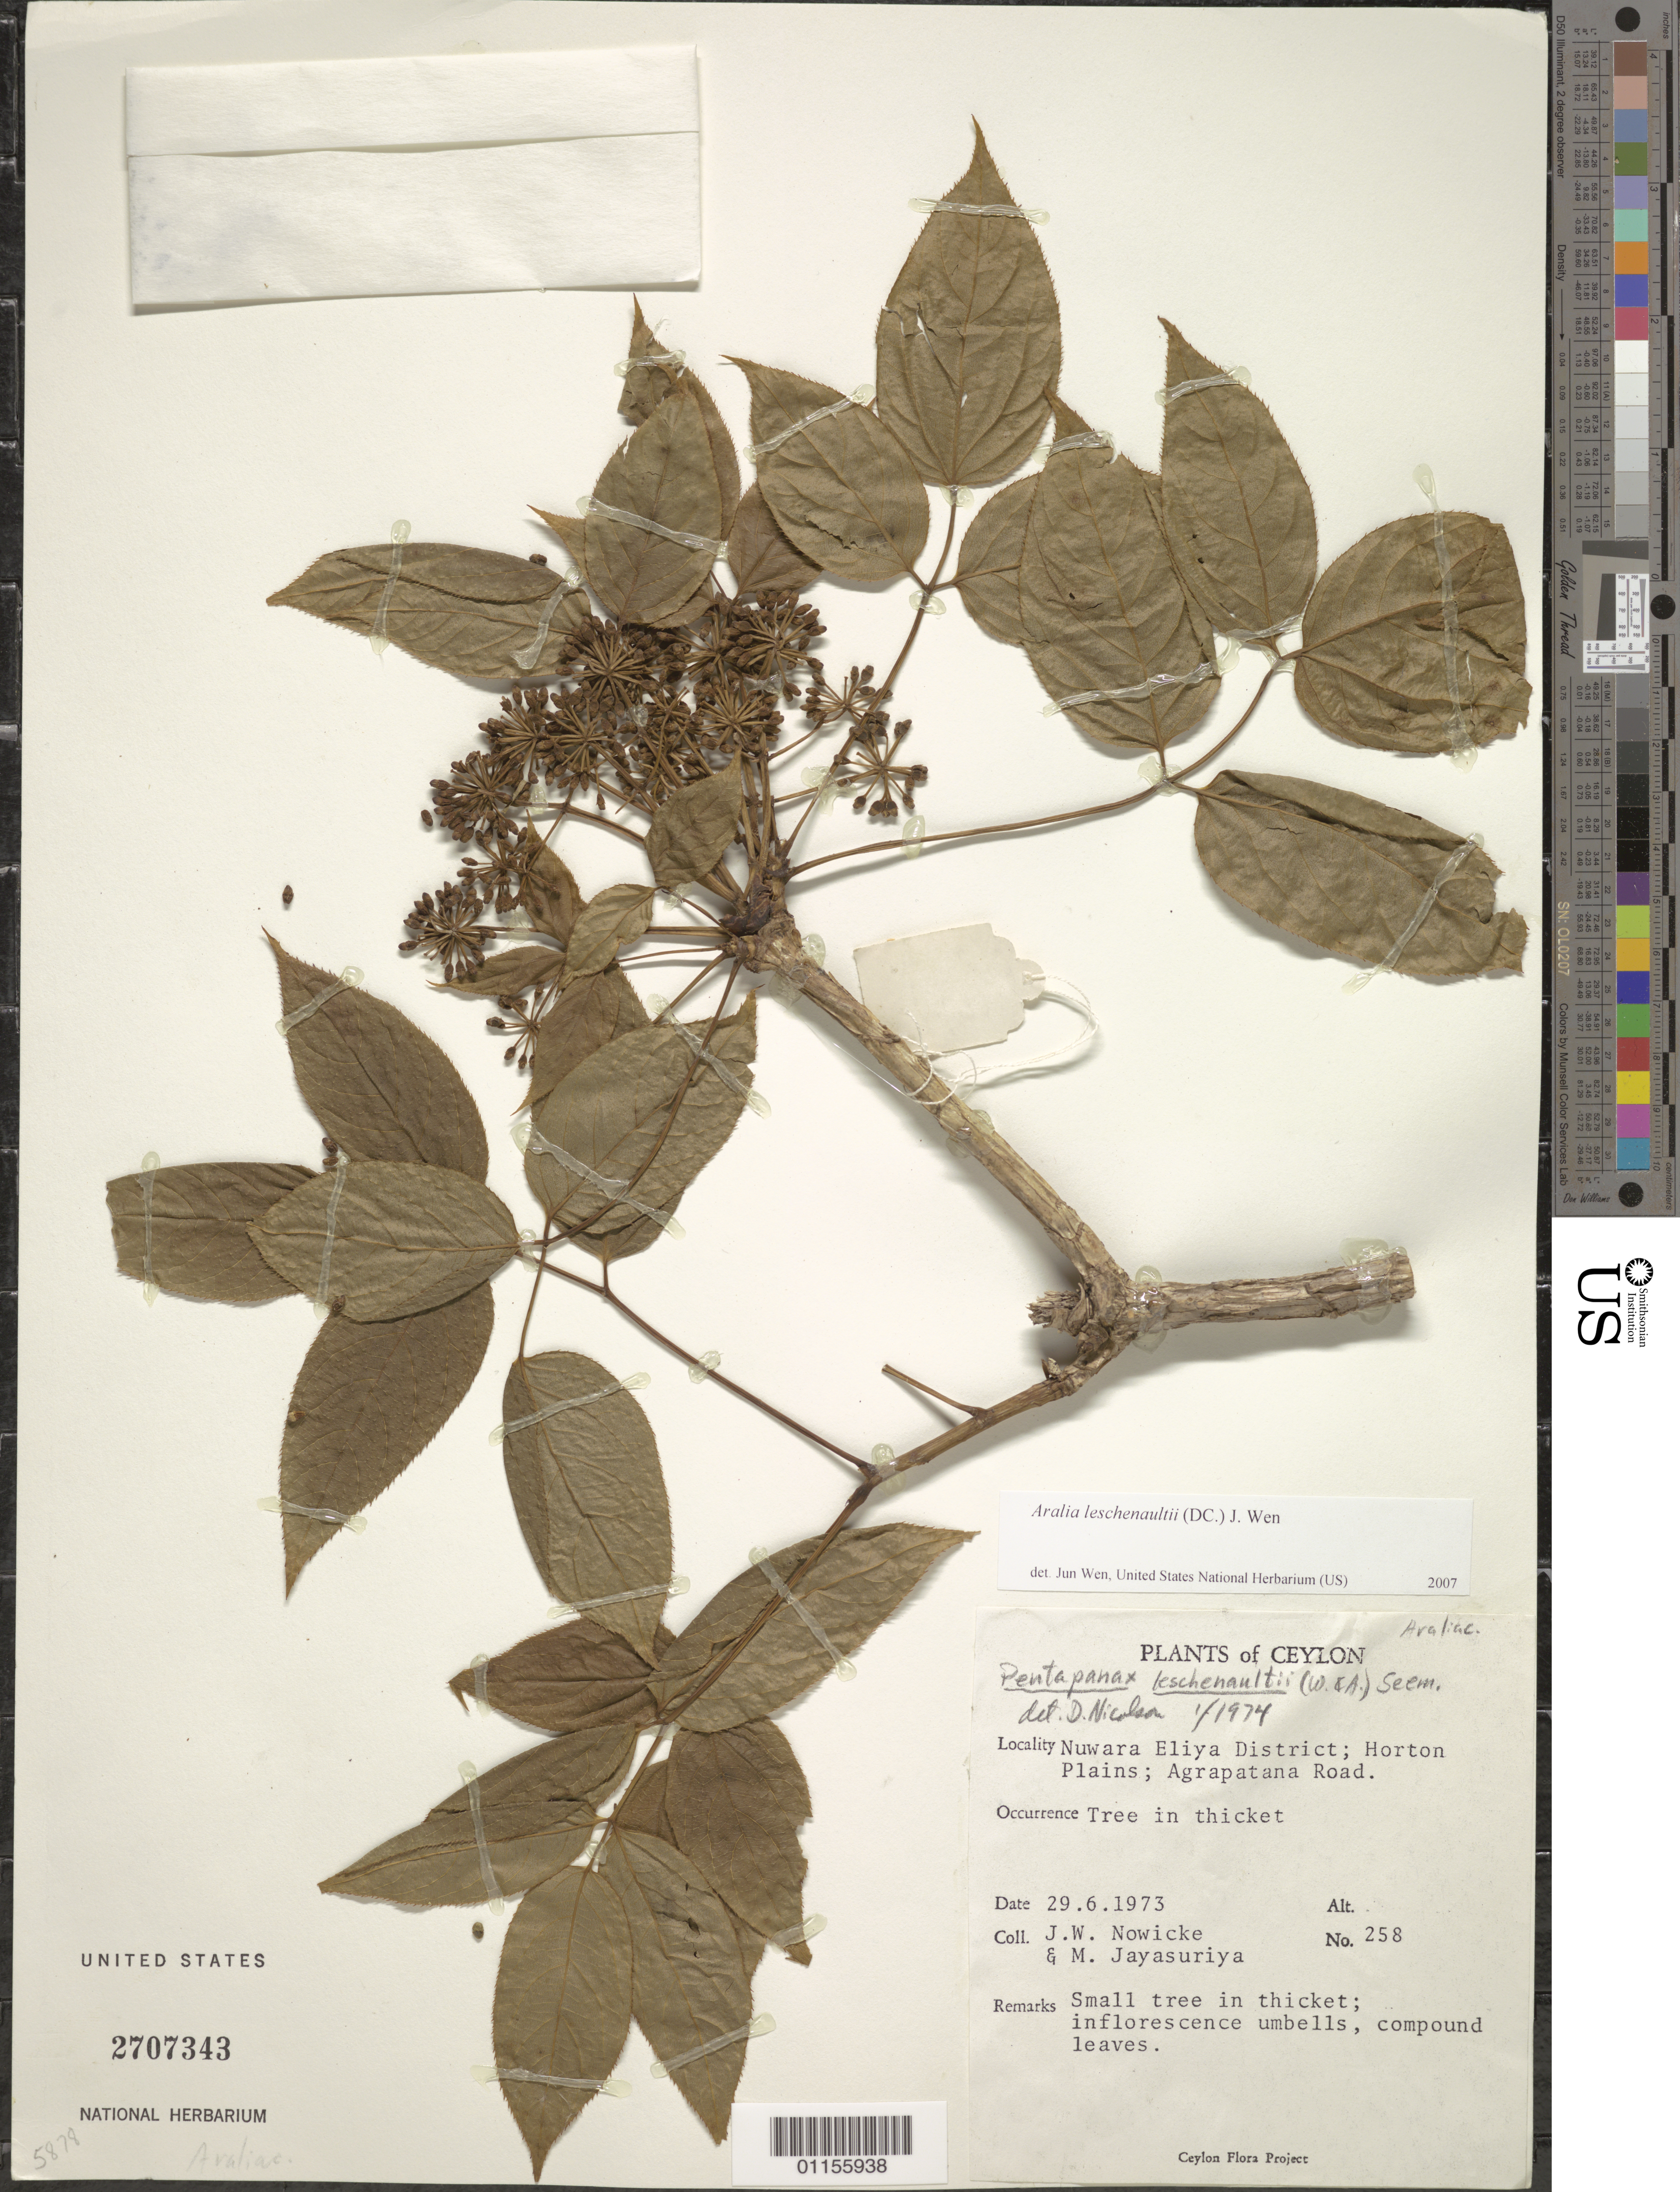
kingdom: Plantae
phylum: Tracheophyta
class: Magnoliopsida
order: Apiales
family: Araliaceae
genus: Aralia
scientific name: Aralia leschenaultii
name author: (DC.) J. Wen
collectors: J. W. Nowicke & A. H. Jayasuriya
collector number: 258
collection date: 1973-06-29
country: Sri Lanka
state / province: Central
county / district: Nuwa Eliya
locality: Horton Plains; Agrapatana Rd.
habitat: Small tree in thicket.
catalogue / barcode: US 2707343